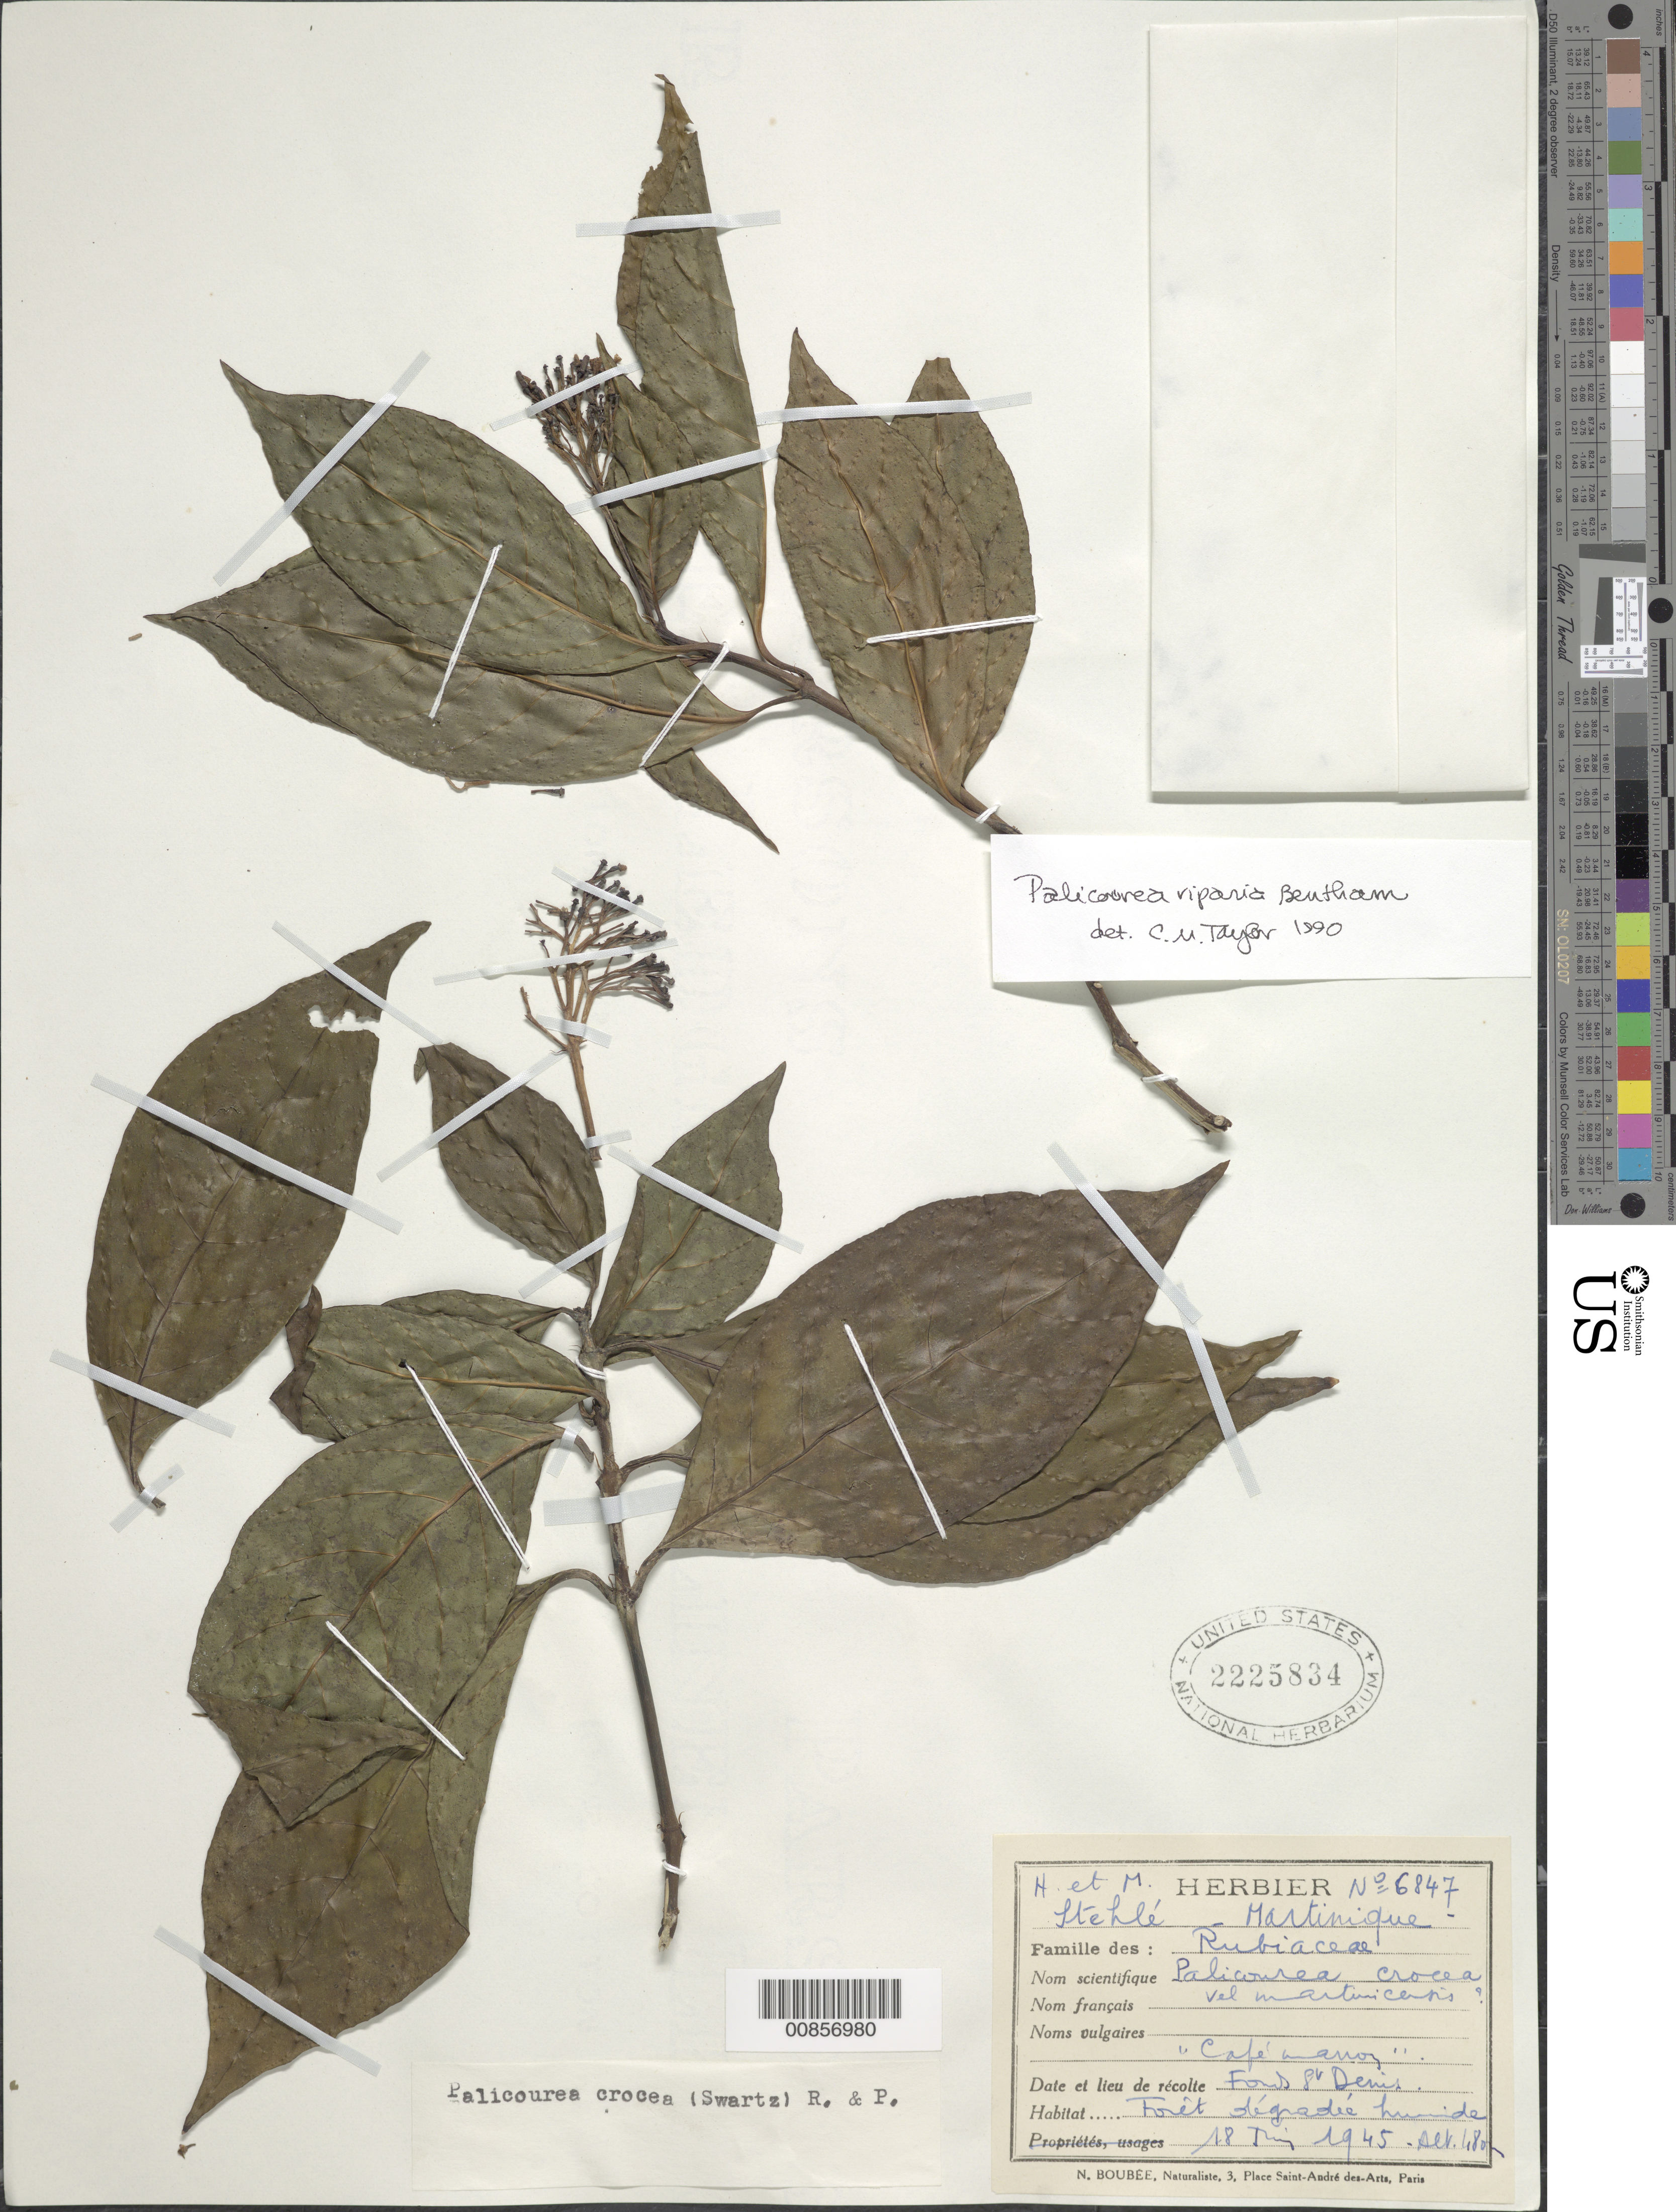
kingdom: Plantae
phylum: Tracheophyta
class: Magnoliopsida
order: Gentianales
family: Rubiaceae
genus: Palicourea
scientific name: Palicourea croceoides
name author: Desv. ex Ham.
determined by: Taylor, Charlotte M.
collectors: H. Stehlé & M. Stehlé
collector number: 6847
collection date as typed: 18 Jun 1945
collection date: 1945-06-18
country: Martinique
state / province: Saint-Pierre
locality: Fond St. Denis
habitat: Forêt dégradée humide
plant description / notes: Common name: Café manon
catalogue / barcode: US 2225834